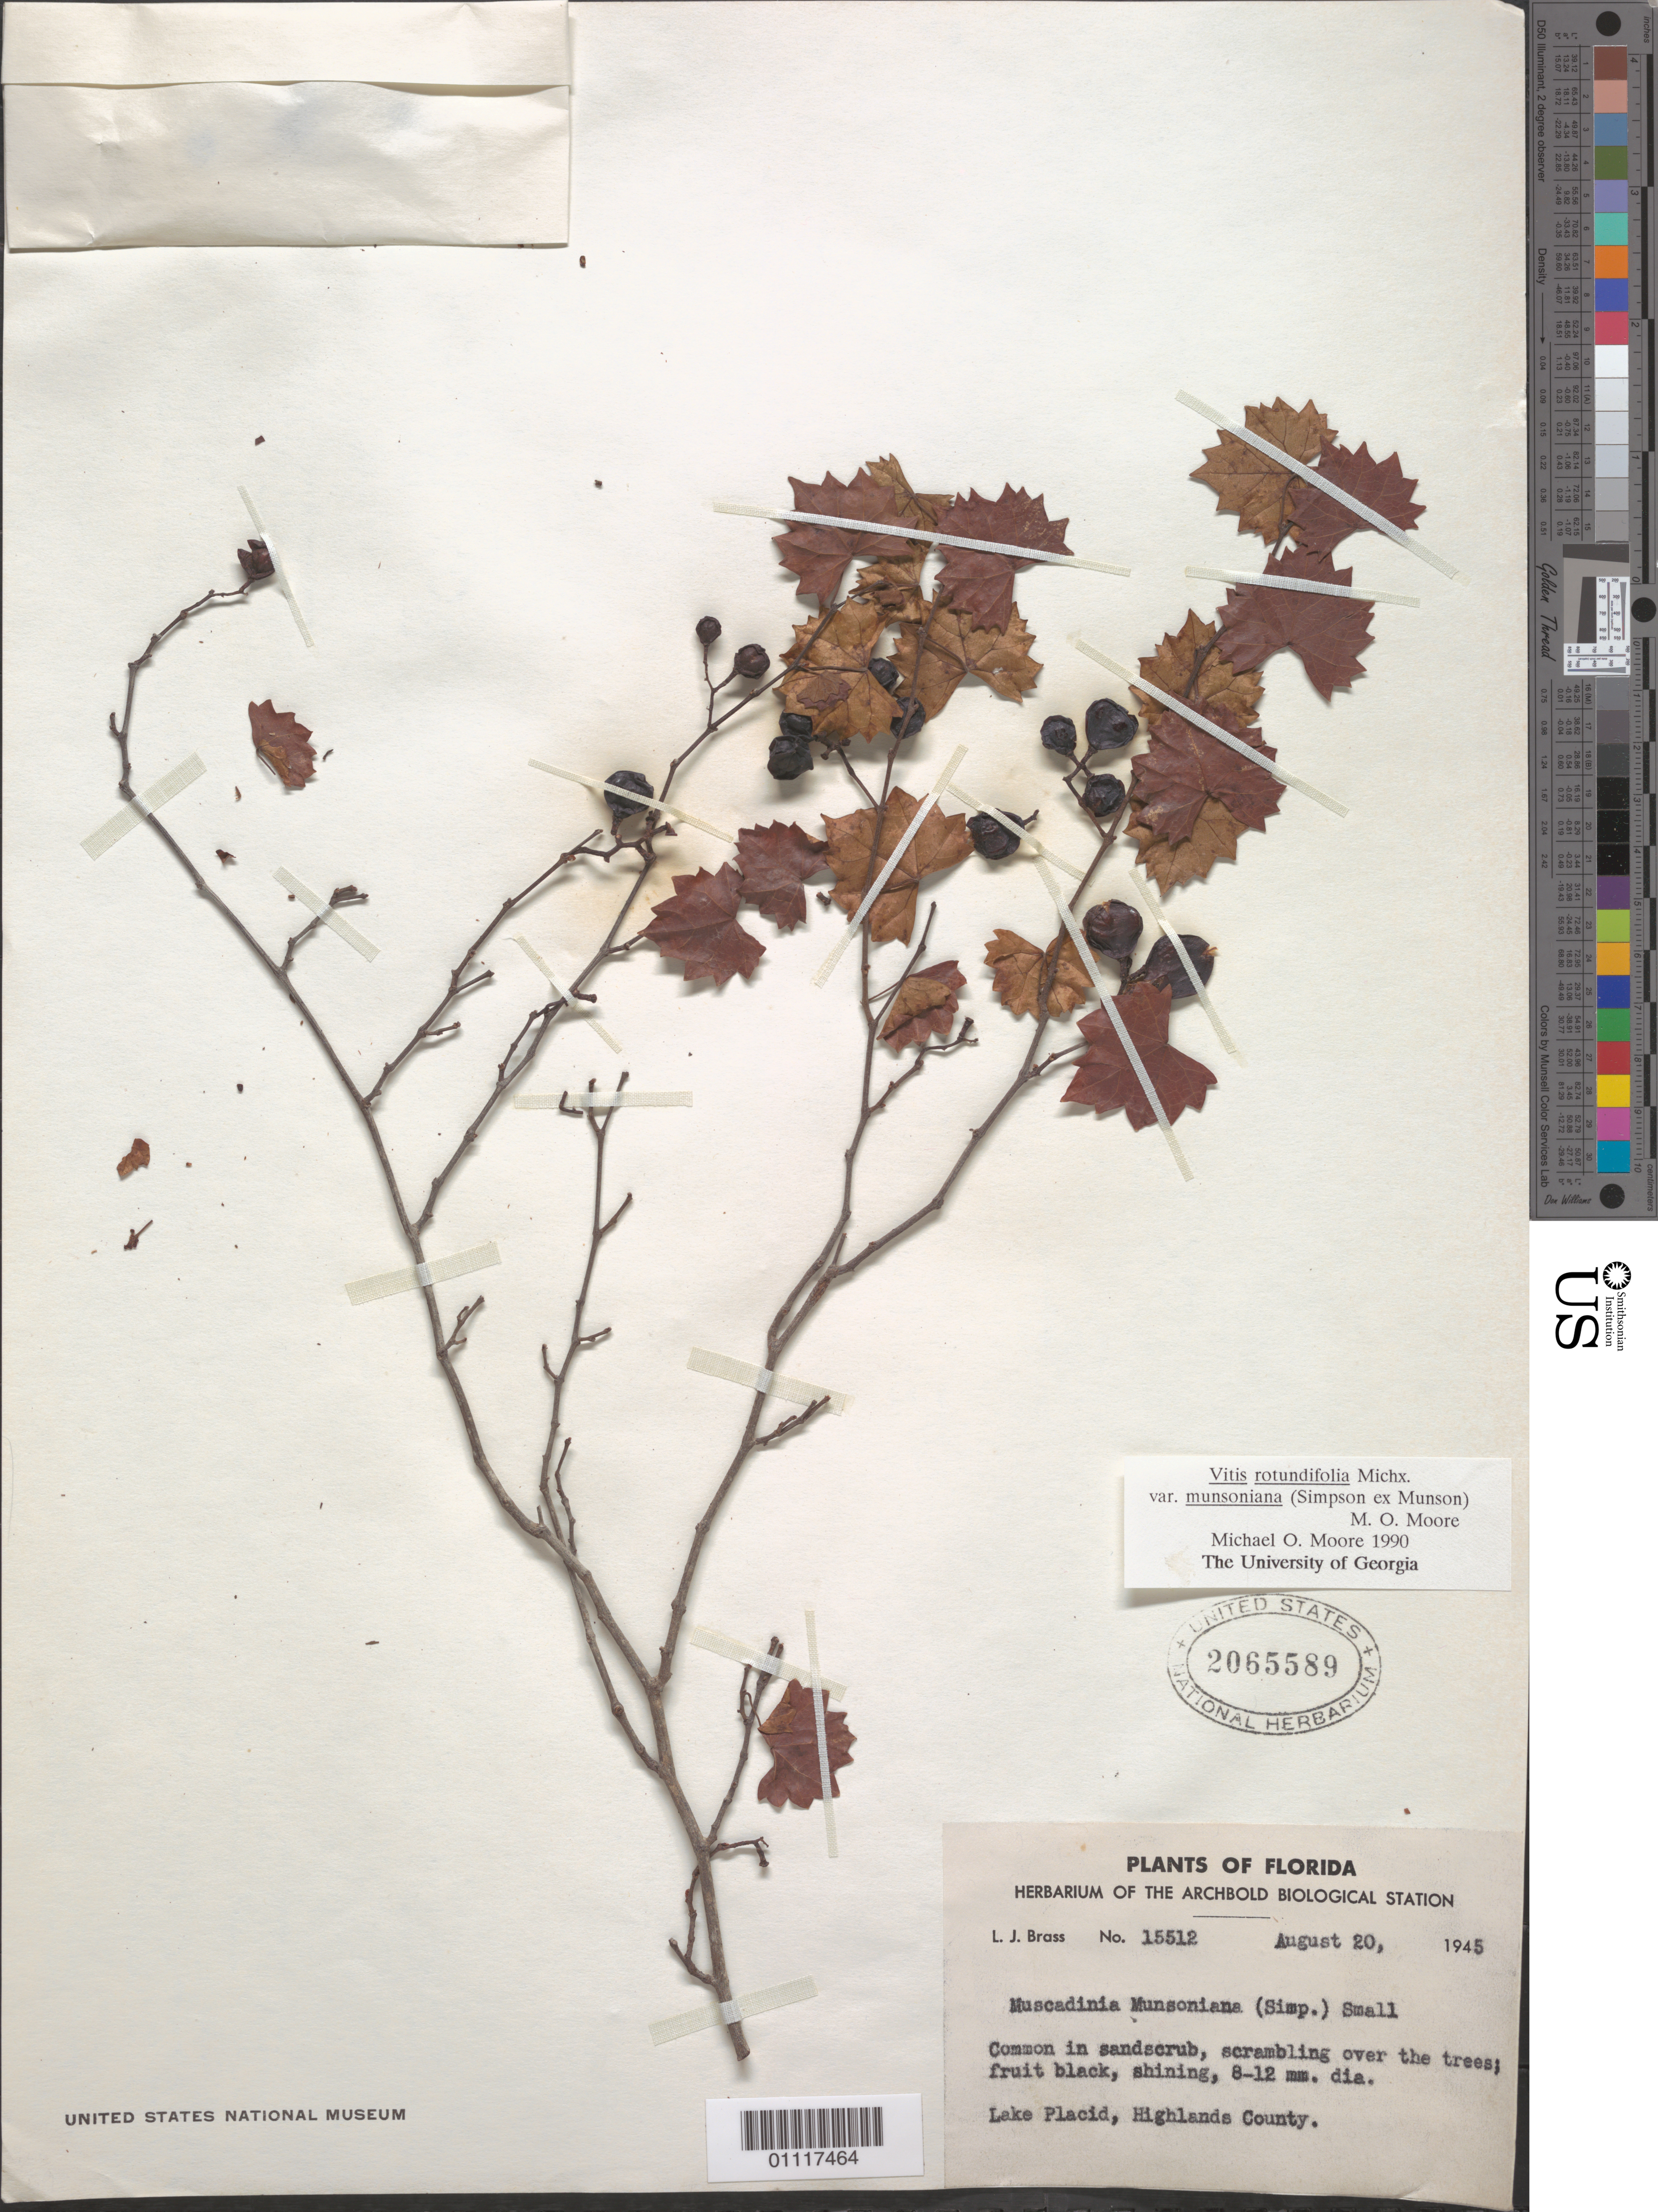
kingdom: Plantae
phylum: Tracheophyta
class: Magnoliopsida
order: Vitales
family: Vitaceae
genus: Vitis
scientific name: Vitis rotundifolia var. munsoniana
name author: (J.H. Simpson ex Munson) M.O. Moore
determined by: Moore, M. O.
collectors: L. J. Brass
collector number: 15512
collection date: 1945-08-20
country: United States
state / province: Florida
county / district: Highlands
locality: Lake Placid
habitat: sandscrub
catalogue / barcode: US 2065589